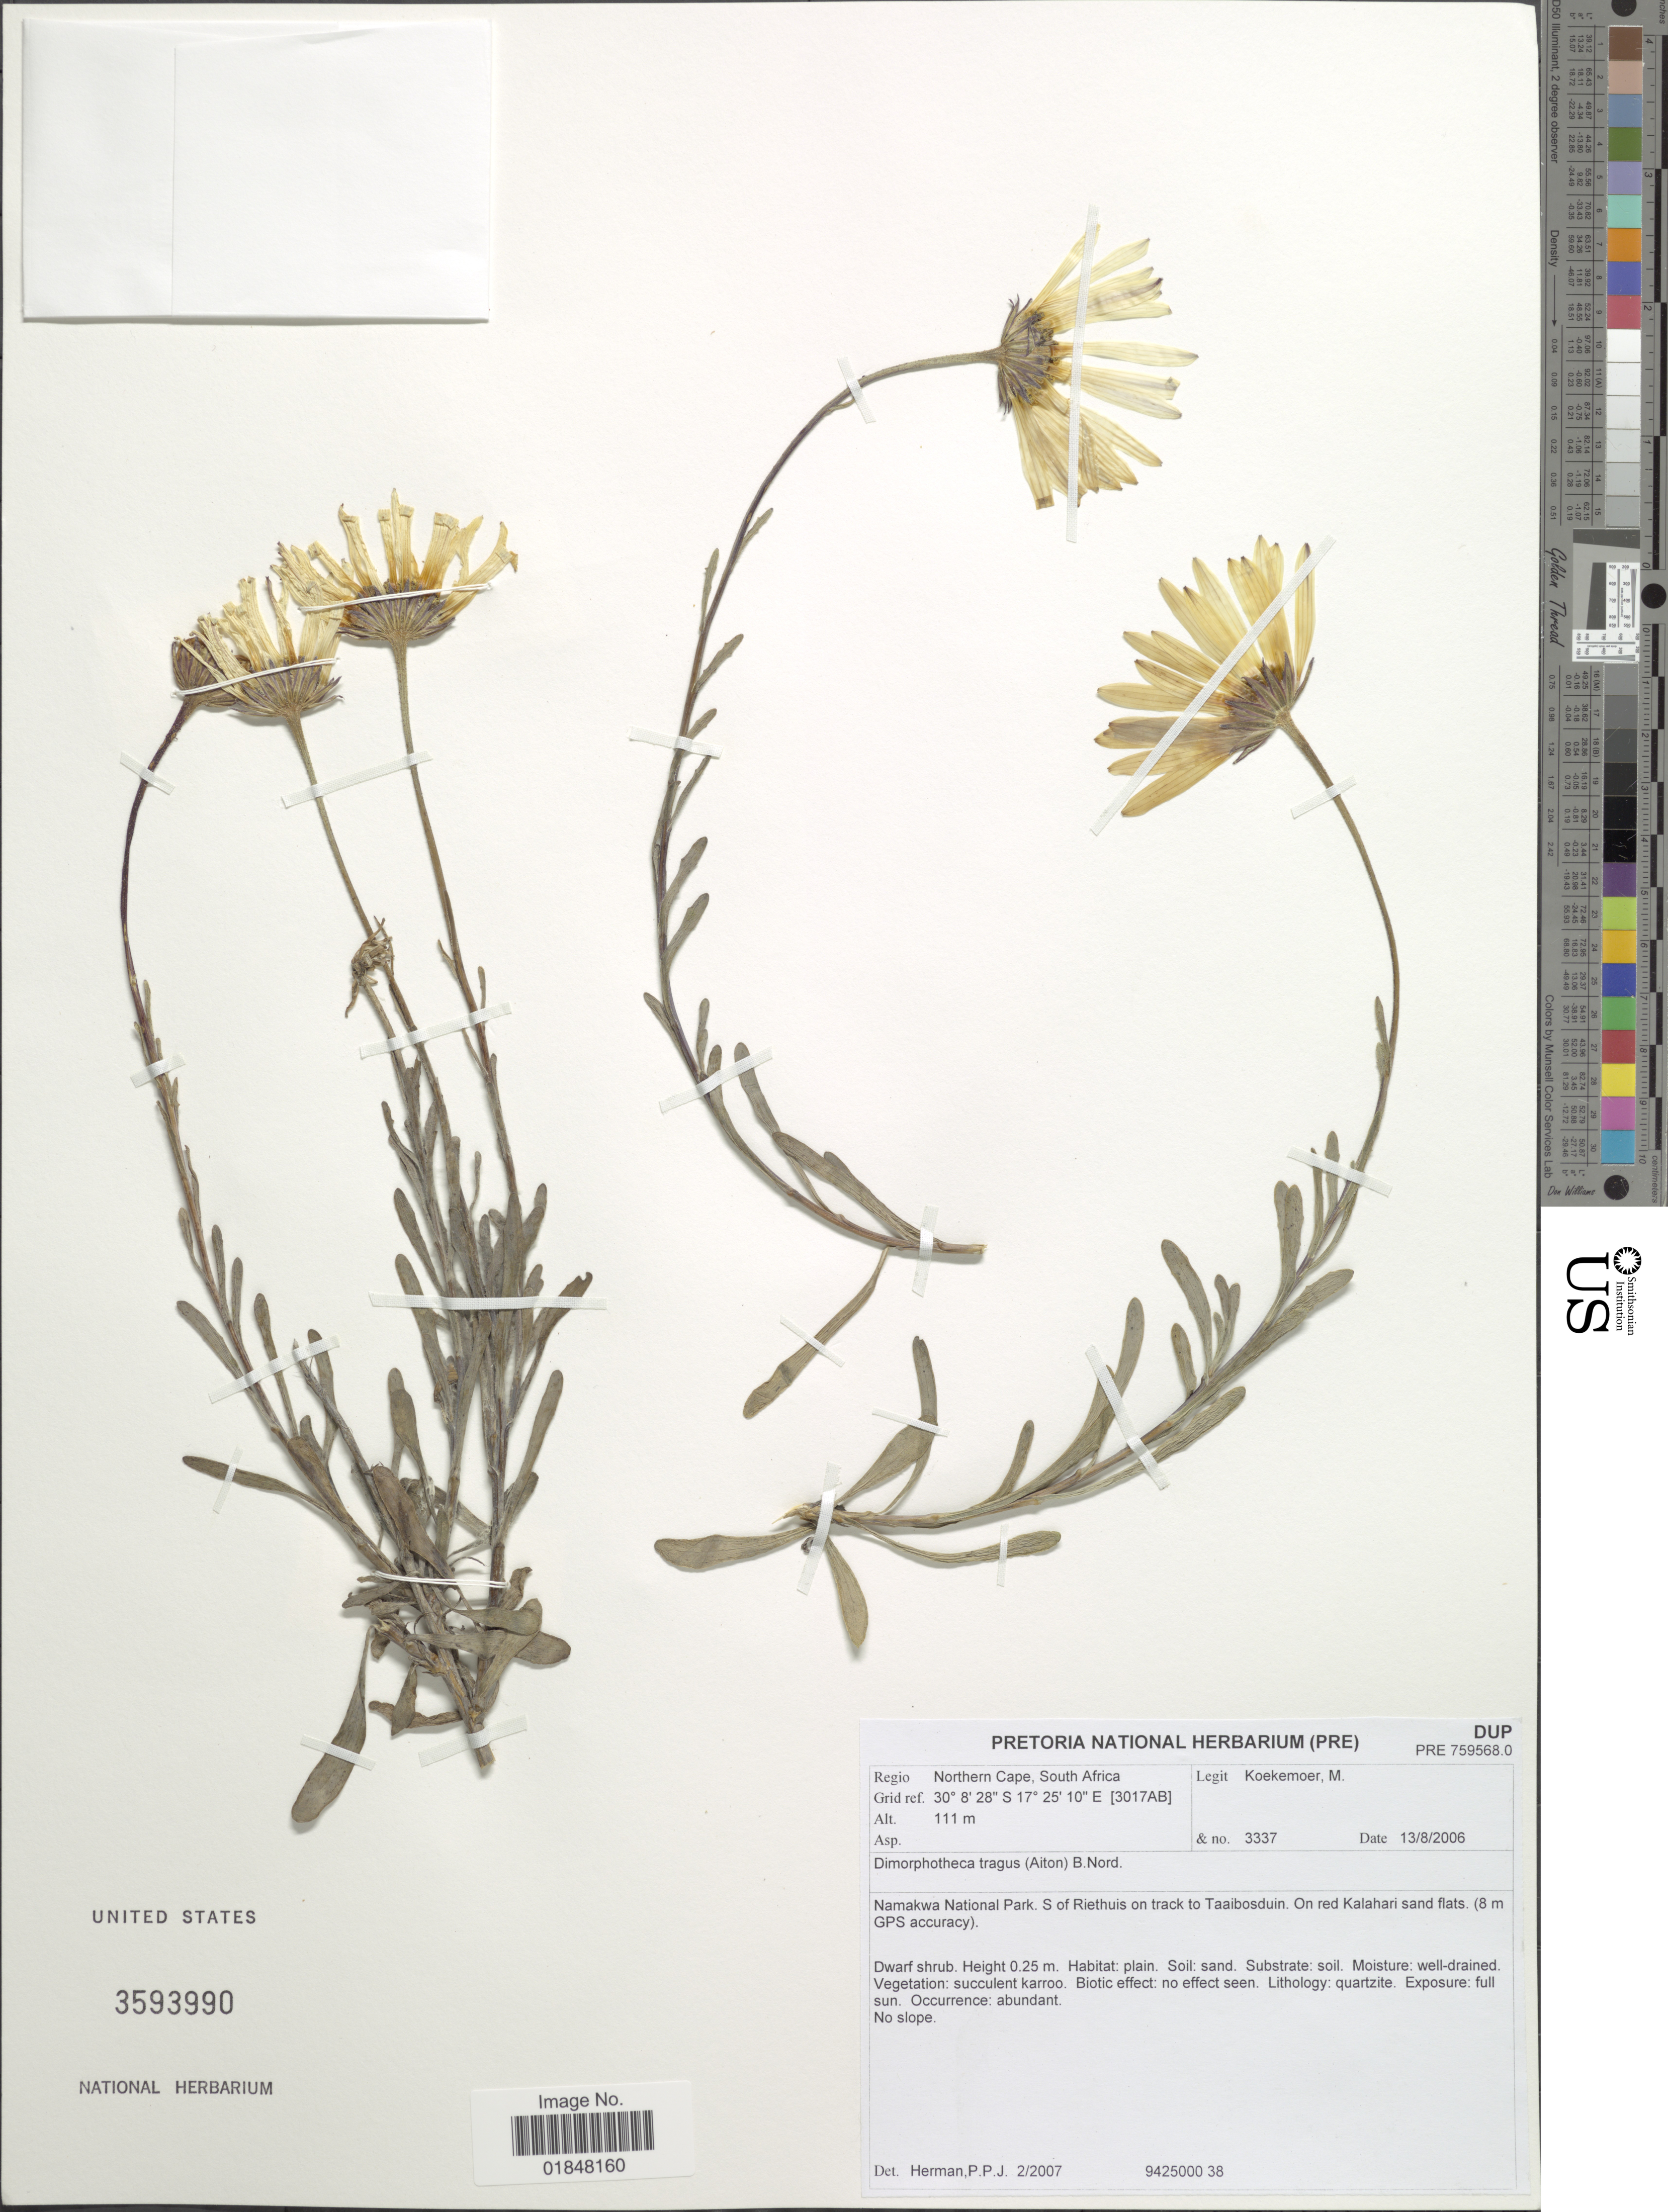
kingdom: Plantae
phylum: Tracheophyta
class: Magnoliopsida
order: Asterales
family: Asteraceae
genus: Dimorphotheca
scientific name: Dimorphotheca tragus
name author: (Aiton) B. Nord.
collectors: M. Koekemoer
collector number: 3337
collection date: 2006-08-13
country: South Africa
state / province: Northern Cape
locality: Namakwa National Park. S of Riethuis on track to Taaibosduin. On red Kalahari sand flats (8 m GPS accuracy) (3017AB)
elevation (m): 111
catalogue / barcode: US 3593990